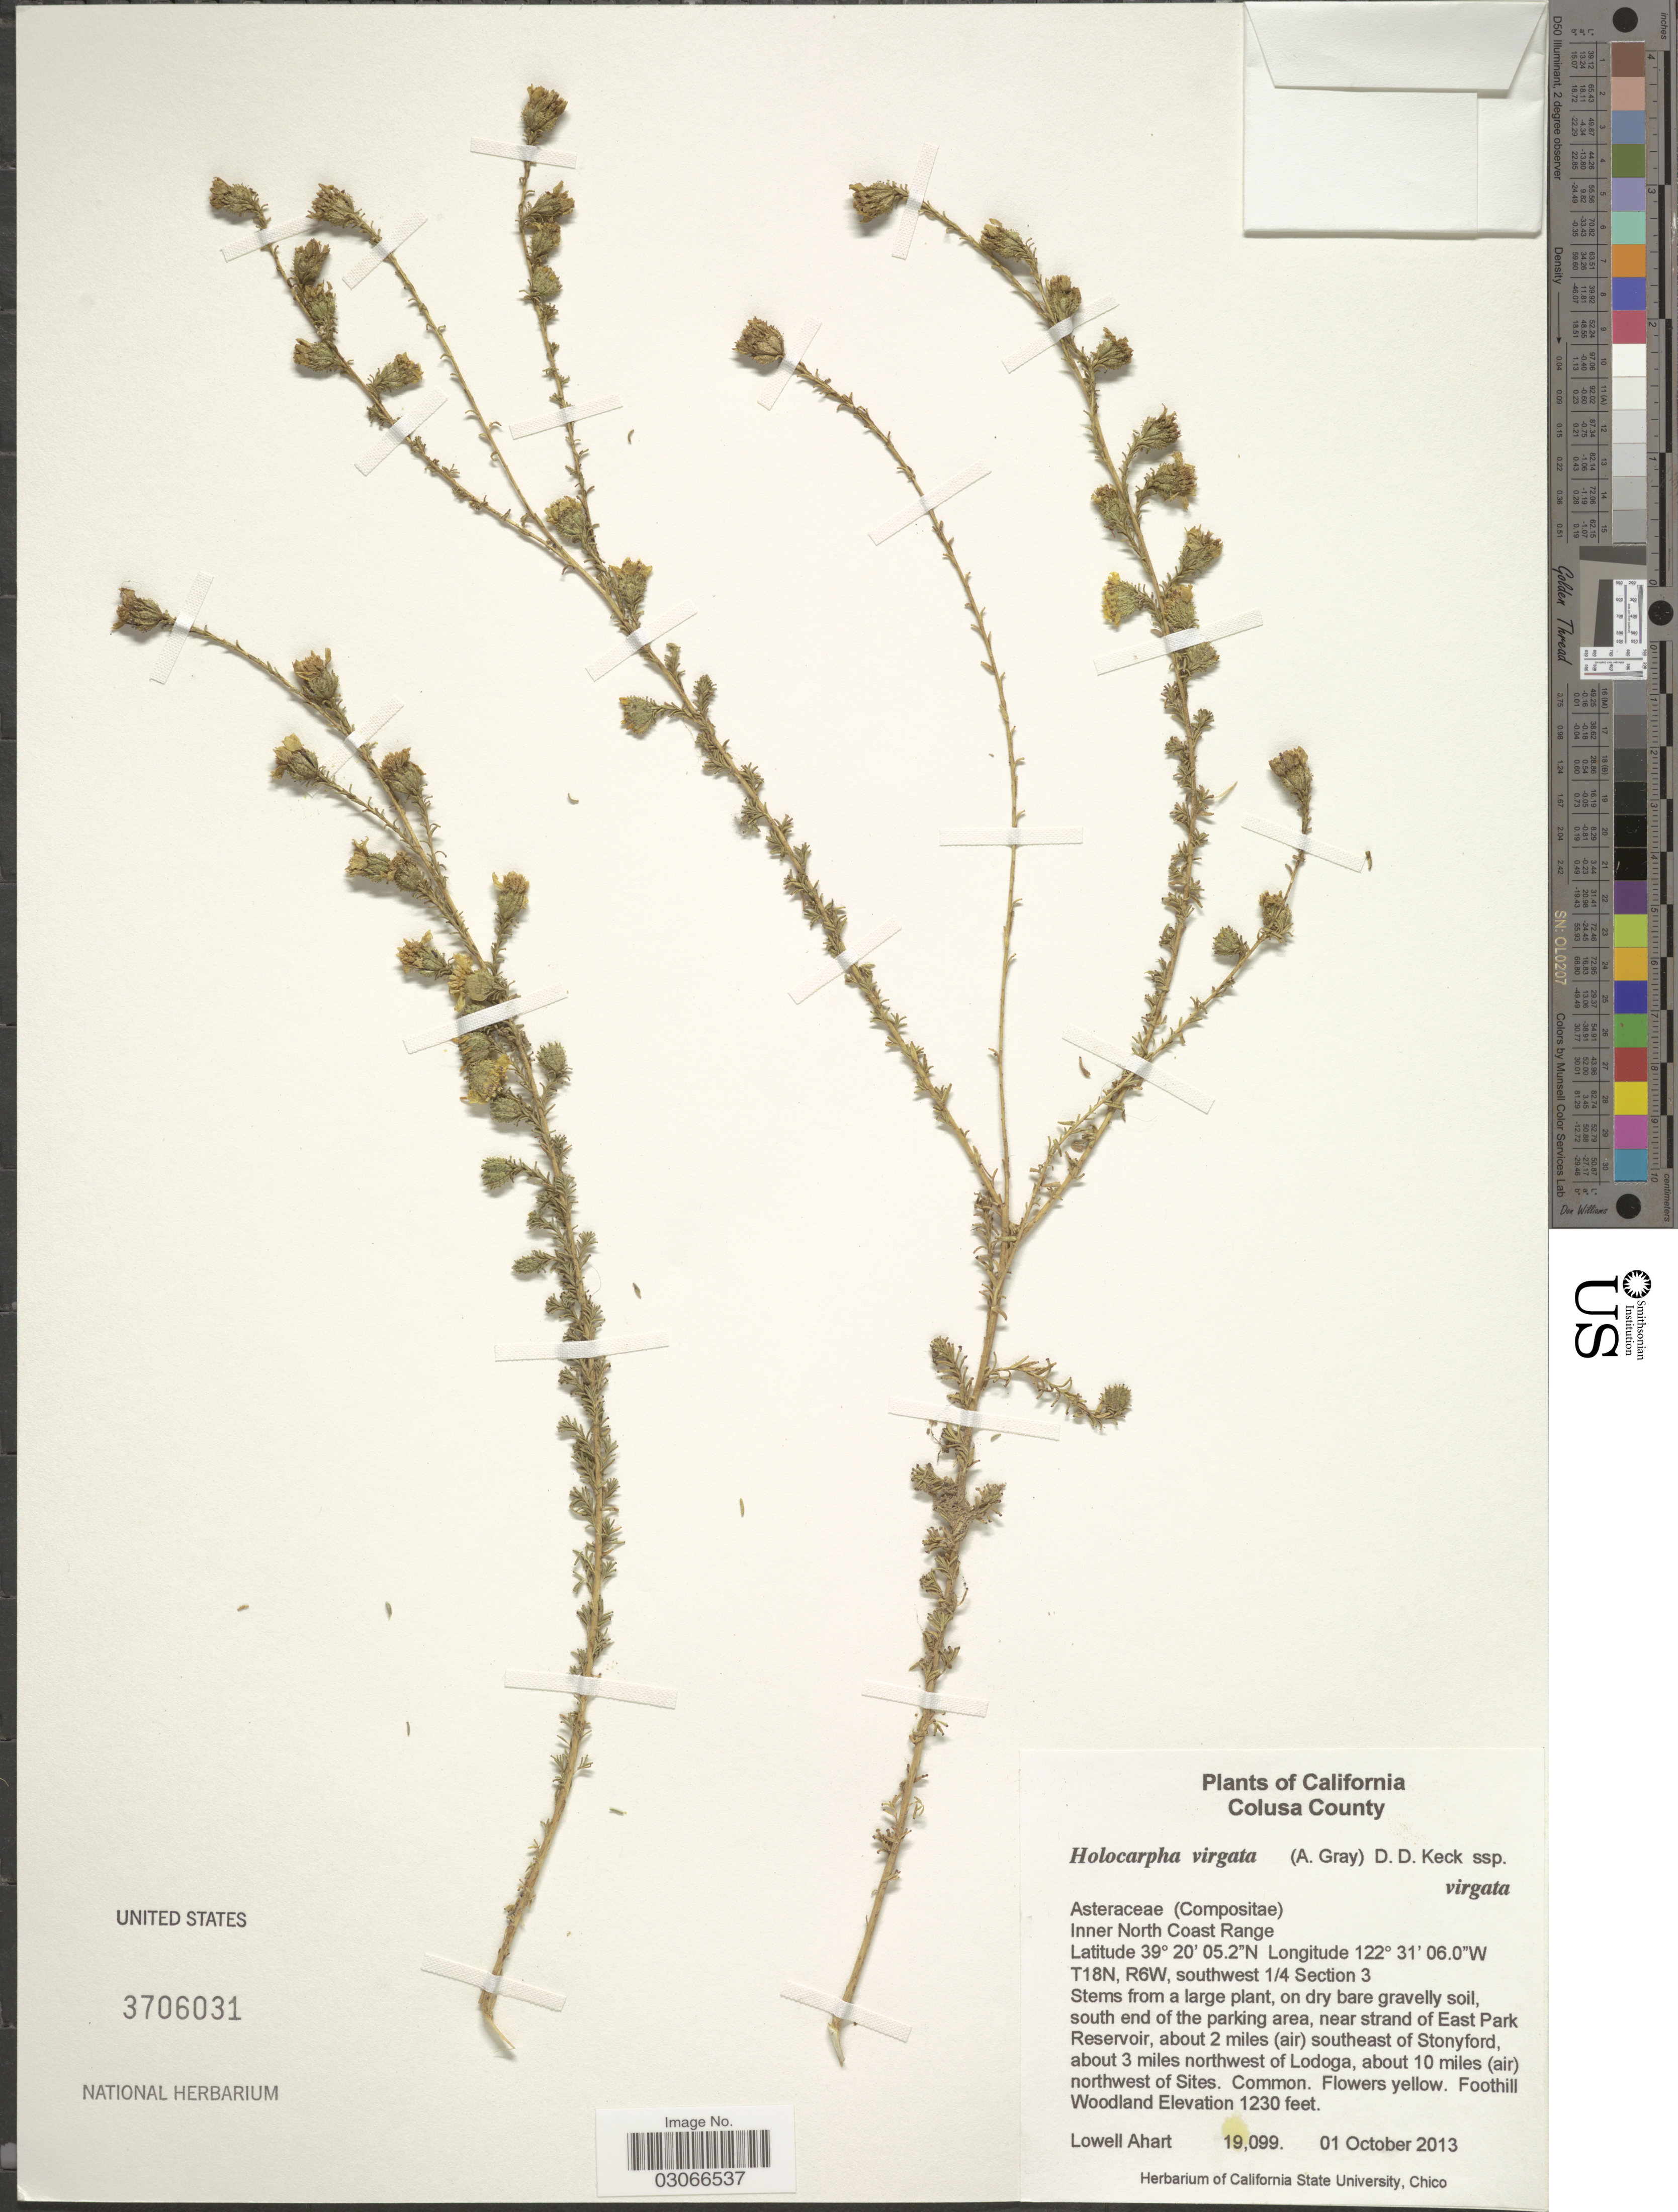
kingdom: Plantae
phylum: Tracheophyta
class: Magnoliopsida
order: Asterales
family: Asteraceae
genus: Holocarpha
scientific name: Holocarpha virgata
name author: (A. Gray) D.D. Keck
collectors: L. Ahart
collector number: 19099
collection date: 2013-10-01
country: United States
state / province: California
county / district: Colusa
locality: Colusa County. Inner North Coast Range. T18N, R6W, southwest ¼ Section 3, south end of the parking area, near strand of East park Reservoir, about 2 miles (air) southeast of Stonyford, about 3 miles northwest of Lodoga, about 10 miles (air) northwest of Sites.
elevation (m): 375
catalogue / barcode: US 3706031